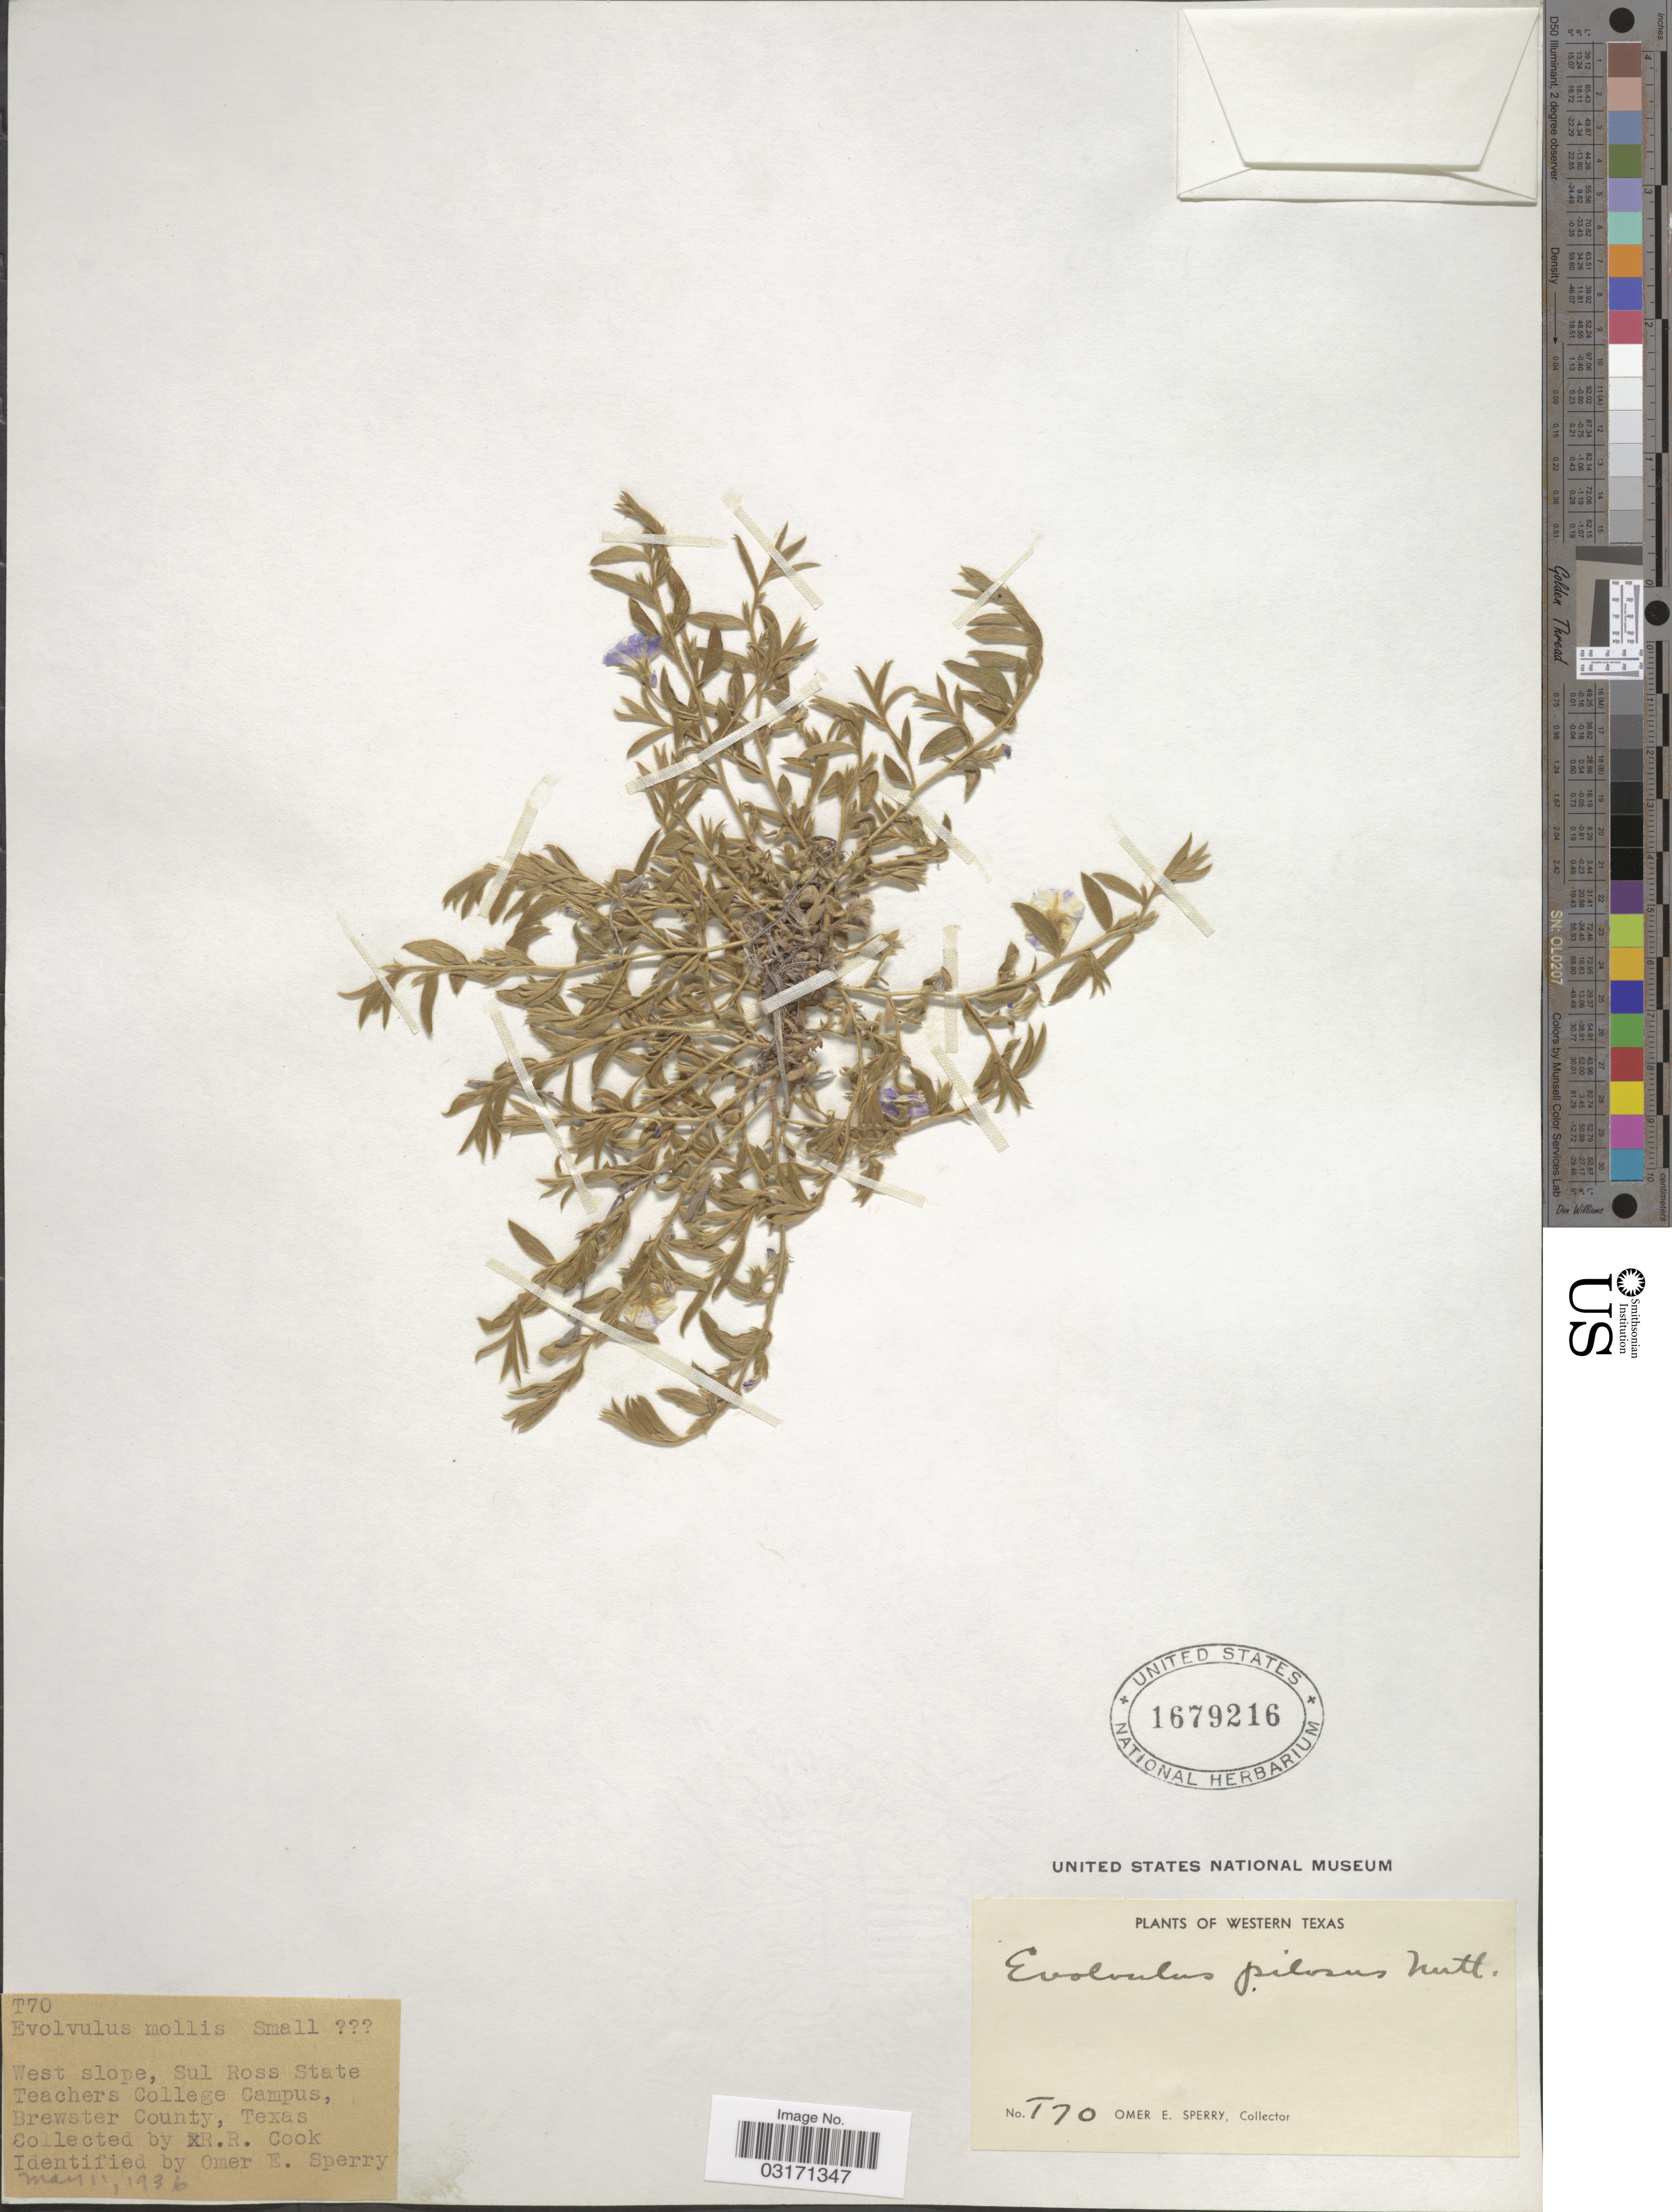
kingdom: Plantae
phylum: Tracheophyta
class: Magnoliopsida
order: Solanales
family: Convolvulaceae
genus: Evolvulus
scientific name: Evolvulus pilosus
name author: Roxb.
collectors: O. E. Sperry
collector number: T70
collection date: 1936-05-11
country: United States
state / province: Texas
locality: Western Texas. West slope, Sul Ross State Teachers College Campus, Brewster County.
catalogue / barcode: US 1679216